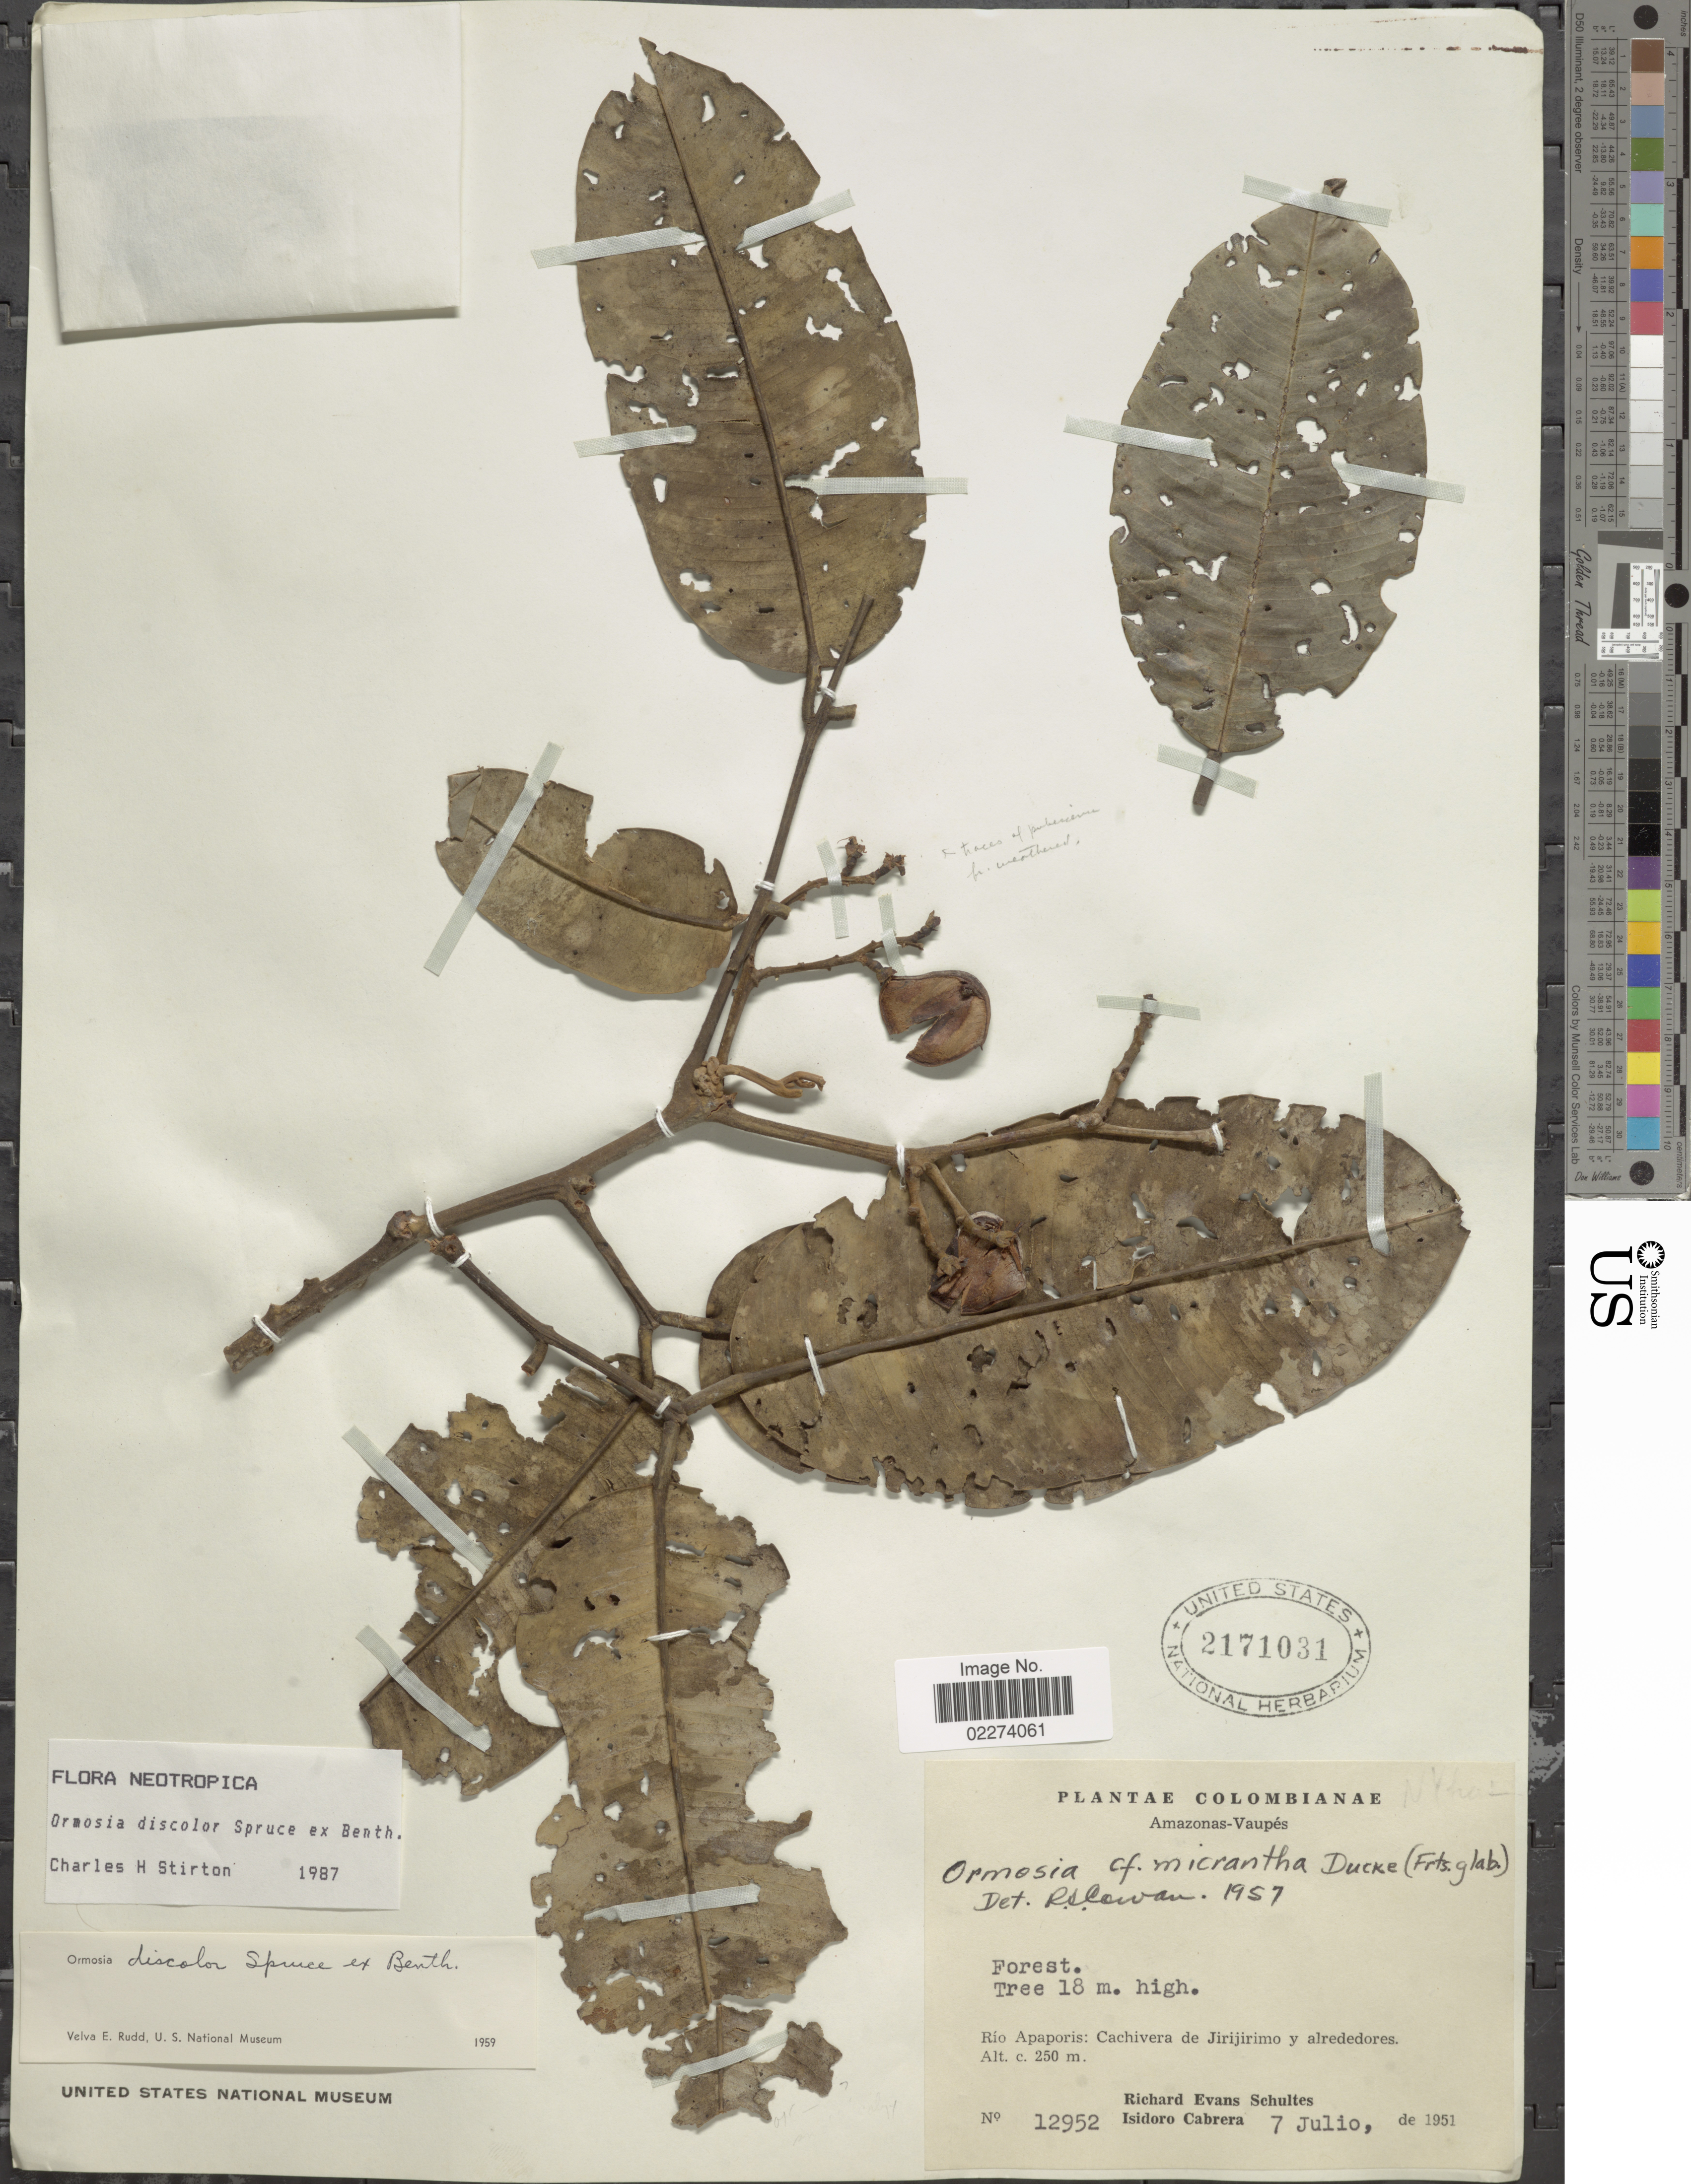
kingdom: Plantae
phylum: Tracheophyta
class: Magnoliopsida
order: Fabales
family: Fabaceae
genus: Ormosia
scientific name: Ormosia discolor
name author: Spruce ex Benth.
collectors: R. E. Schultes & I. Cabrera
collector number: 12952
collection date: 1951-07-07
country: Colombia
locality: Amazonas-Vaupes, Rio Apaporis, Cachivera de Jirijiriimo y alrededores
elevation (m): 250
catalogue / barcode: US 2171031